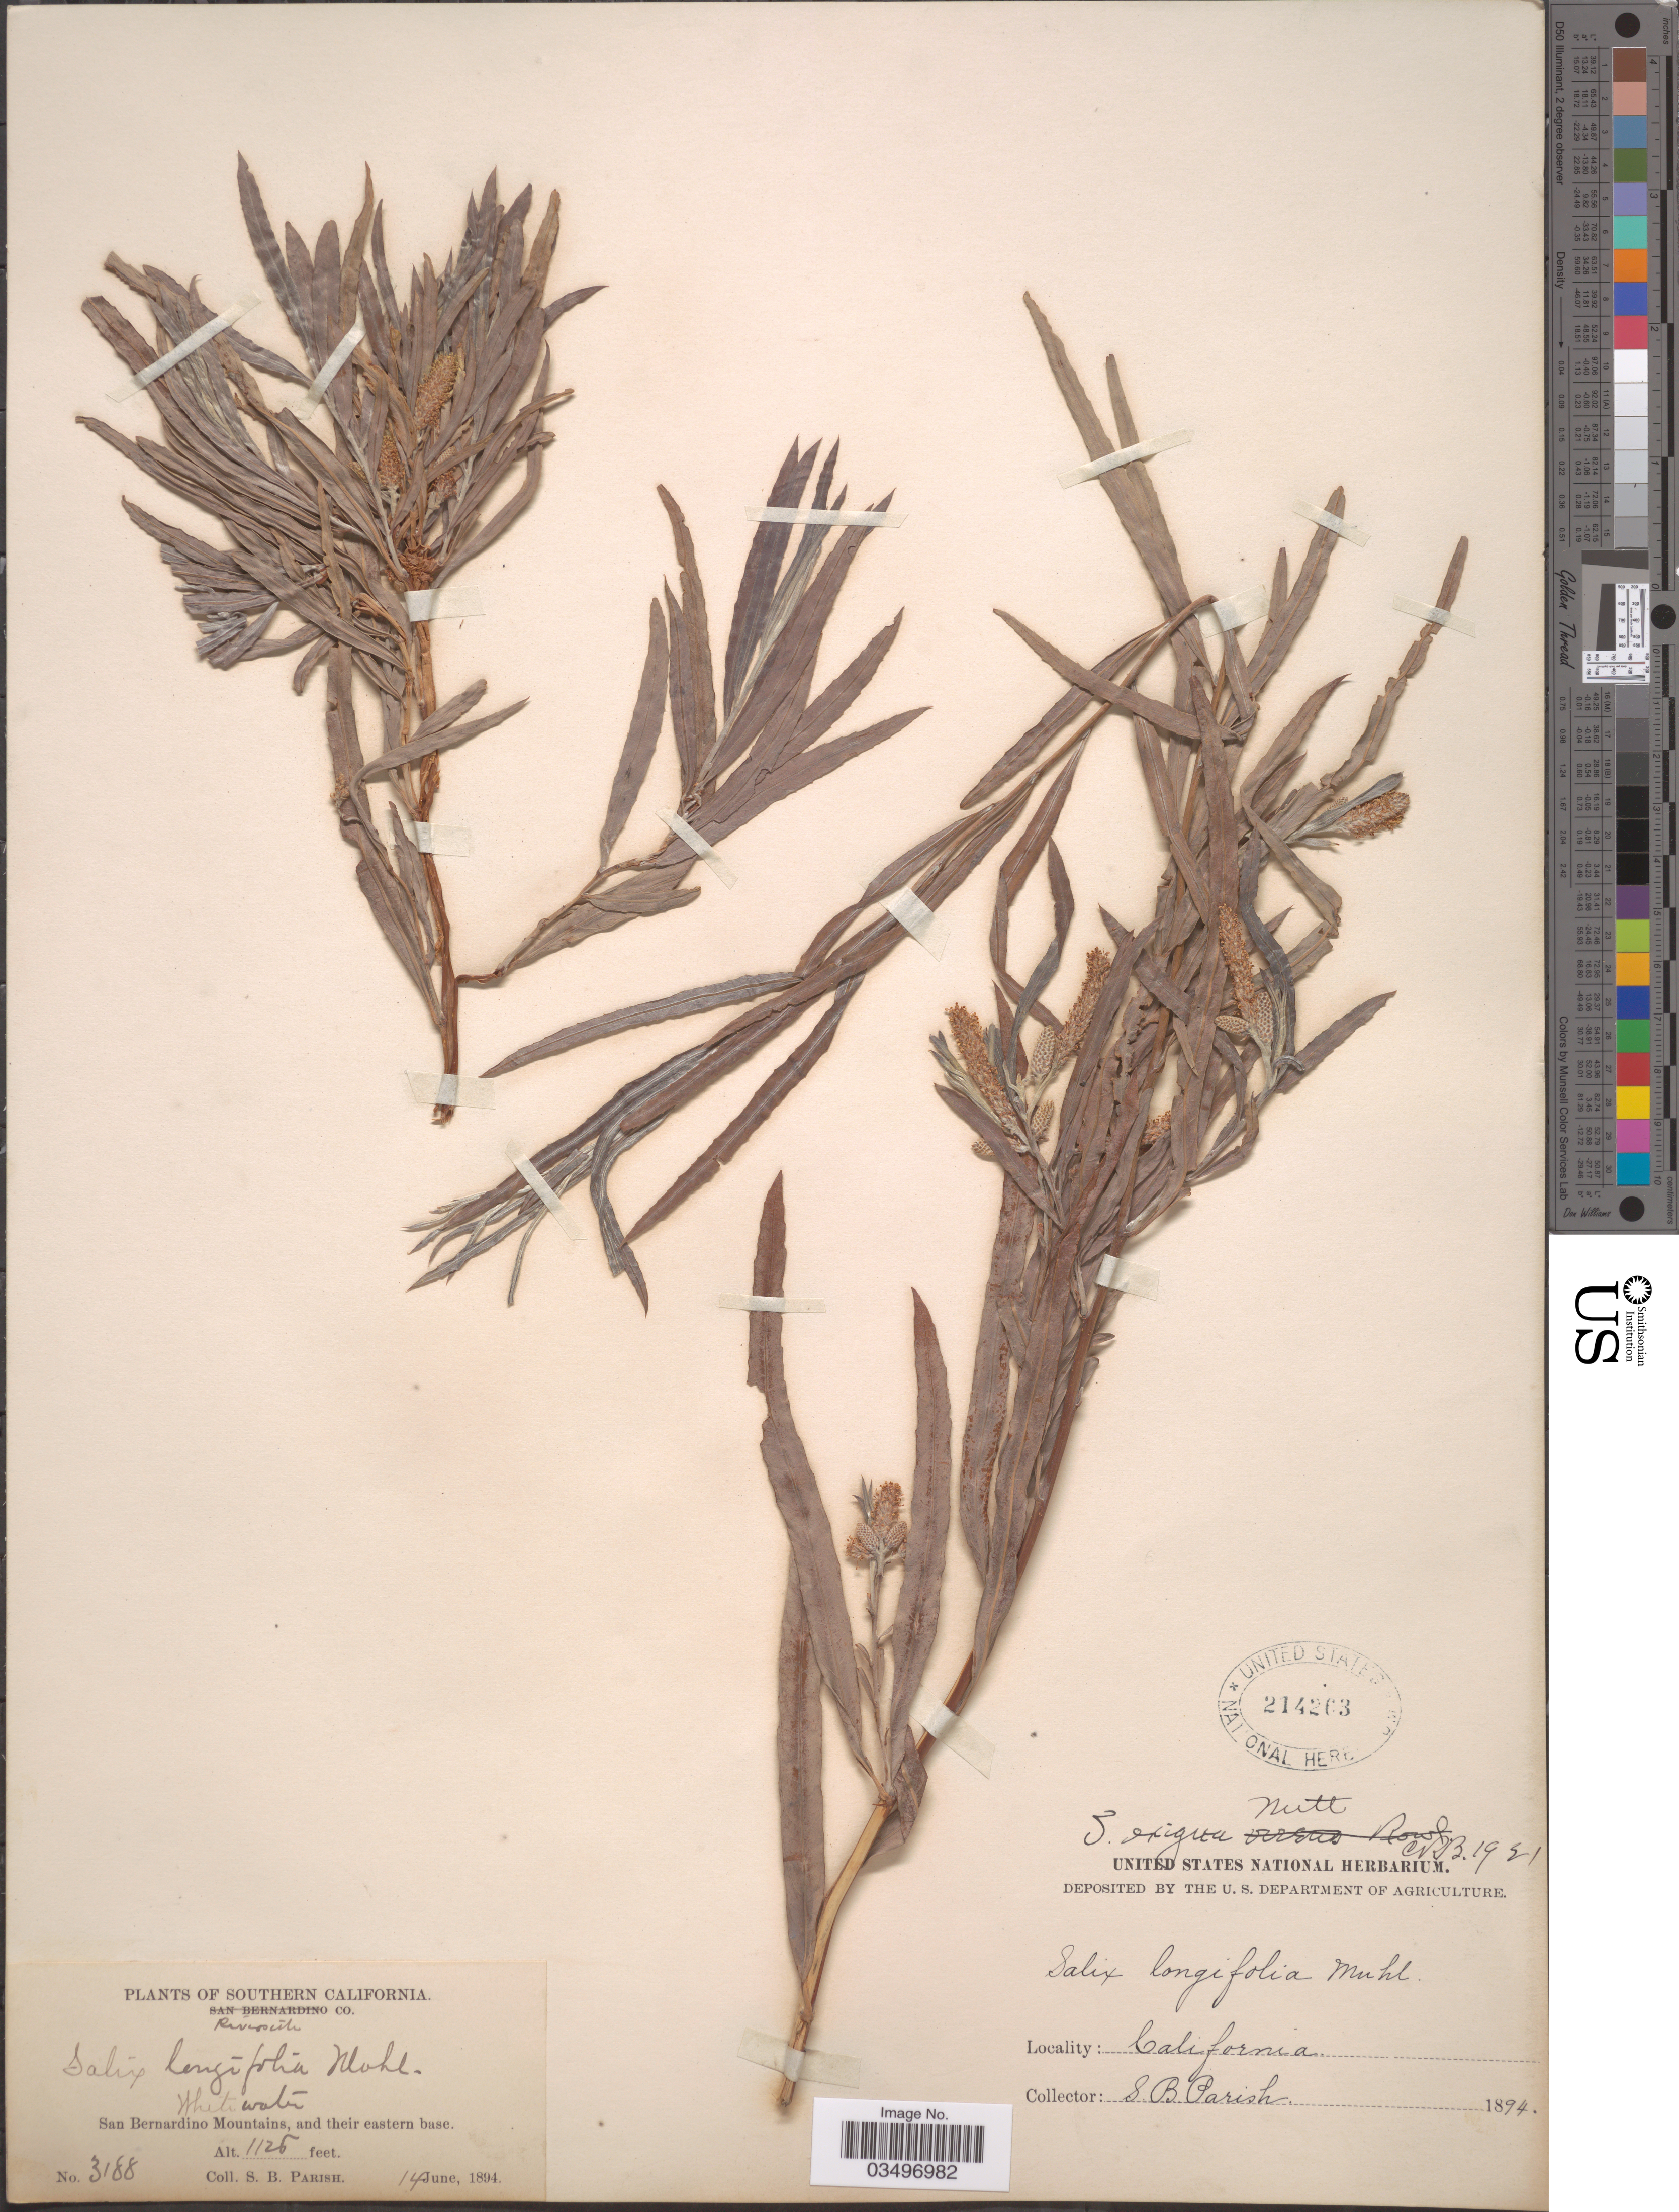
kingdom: Plantae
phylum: Tracheophyta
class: Magnoliopsida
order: Malpighiales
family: Salicaceae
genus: Salix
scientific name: Salix exigua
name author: Nutt.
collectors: S. B. Parish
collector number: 3188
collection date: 1894-06-14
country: United States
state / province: California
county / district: San Bernardino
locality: Southern California. Riverside. Whitewater. San Bernardino Mountains, and their eastern base.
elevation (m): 343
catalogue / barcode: US 214263